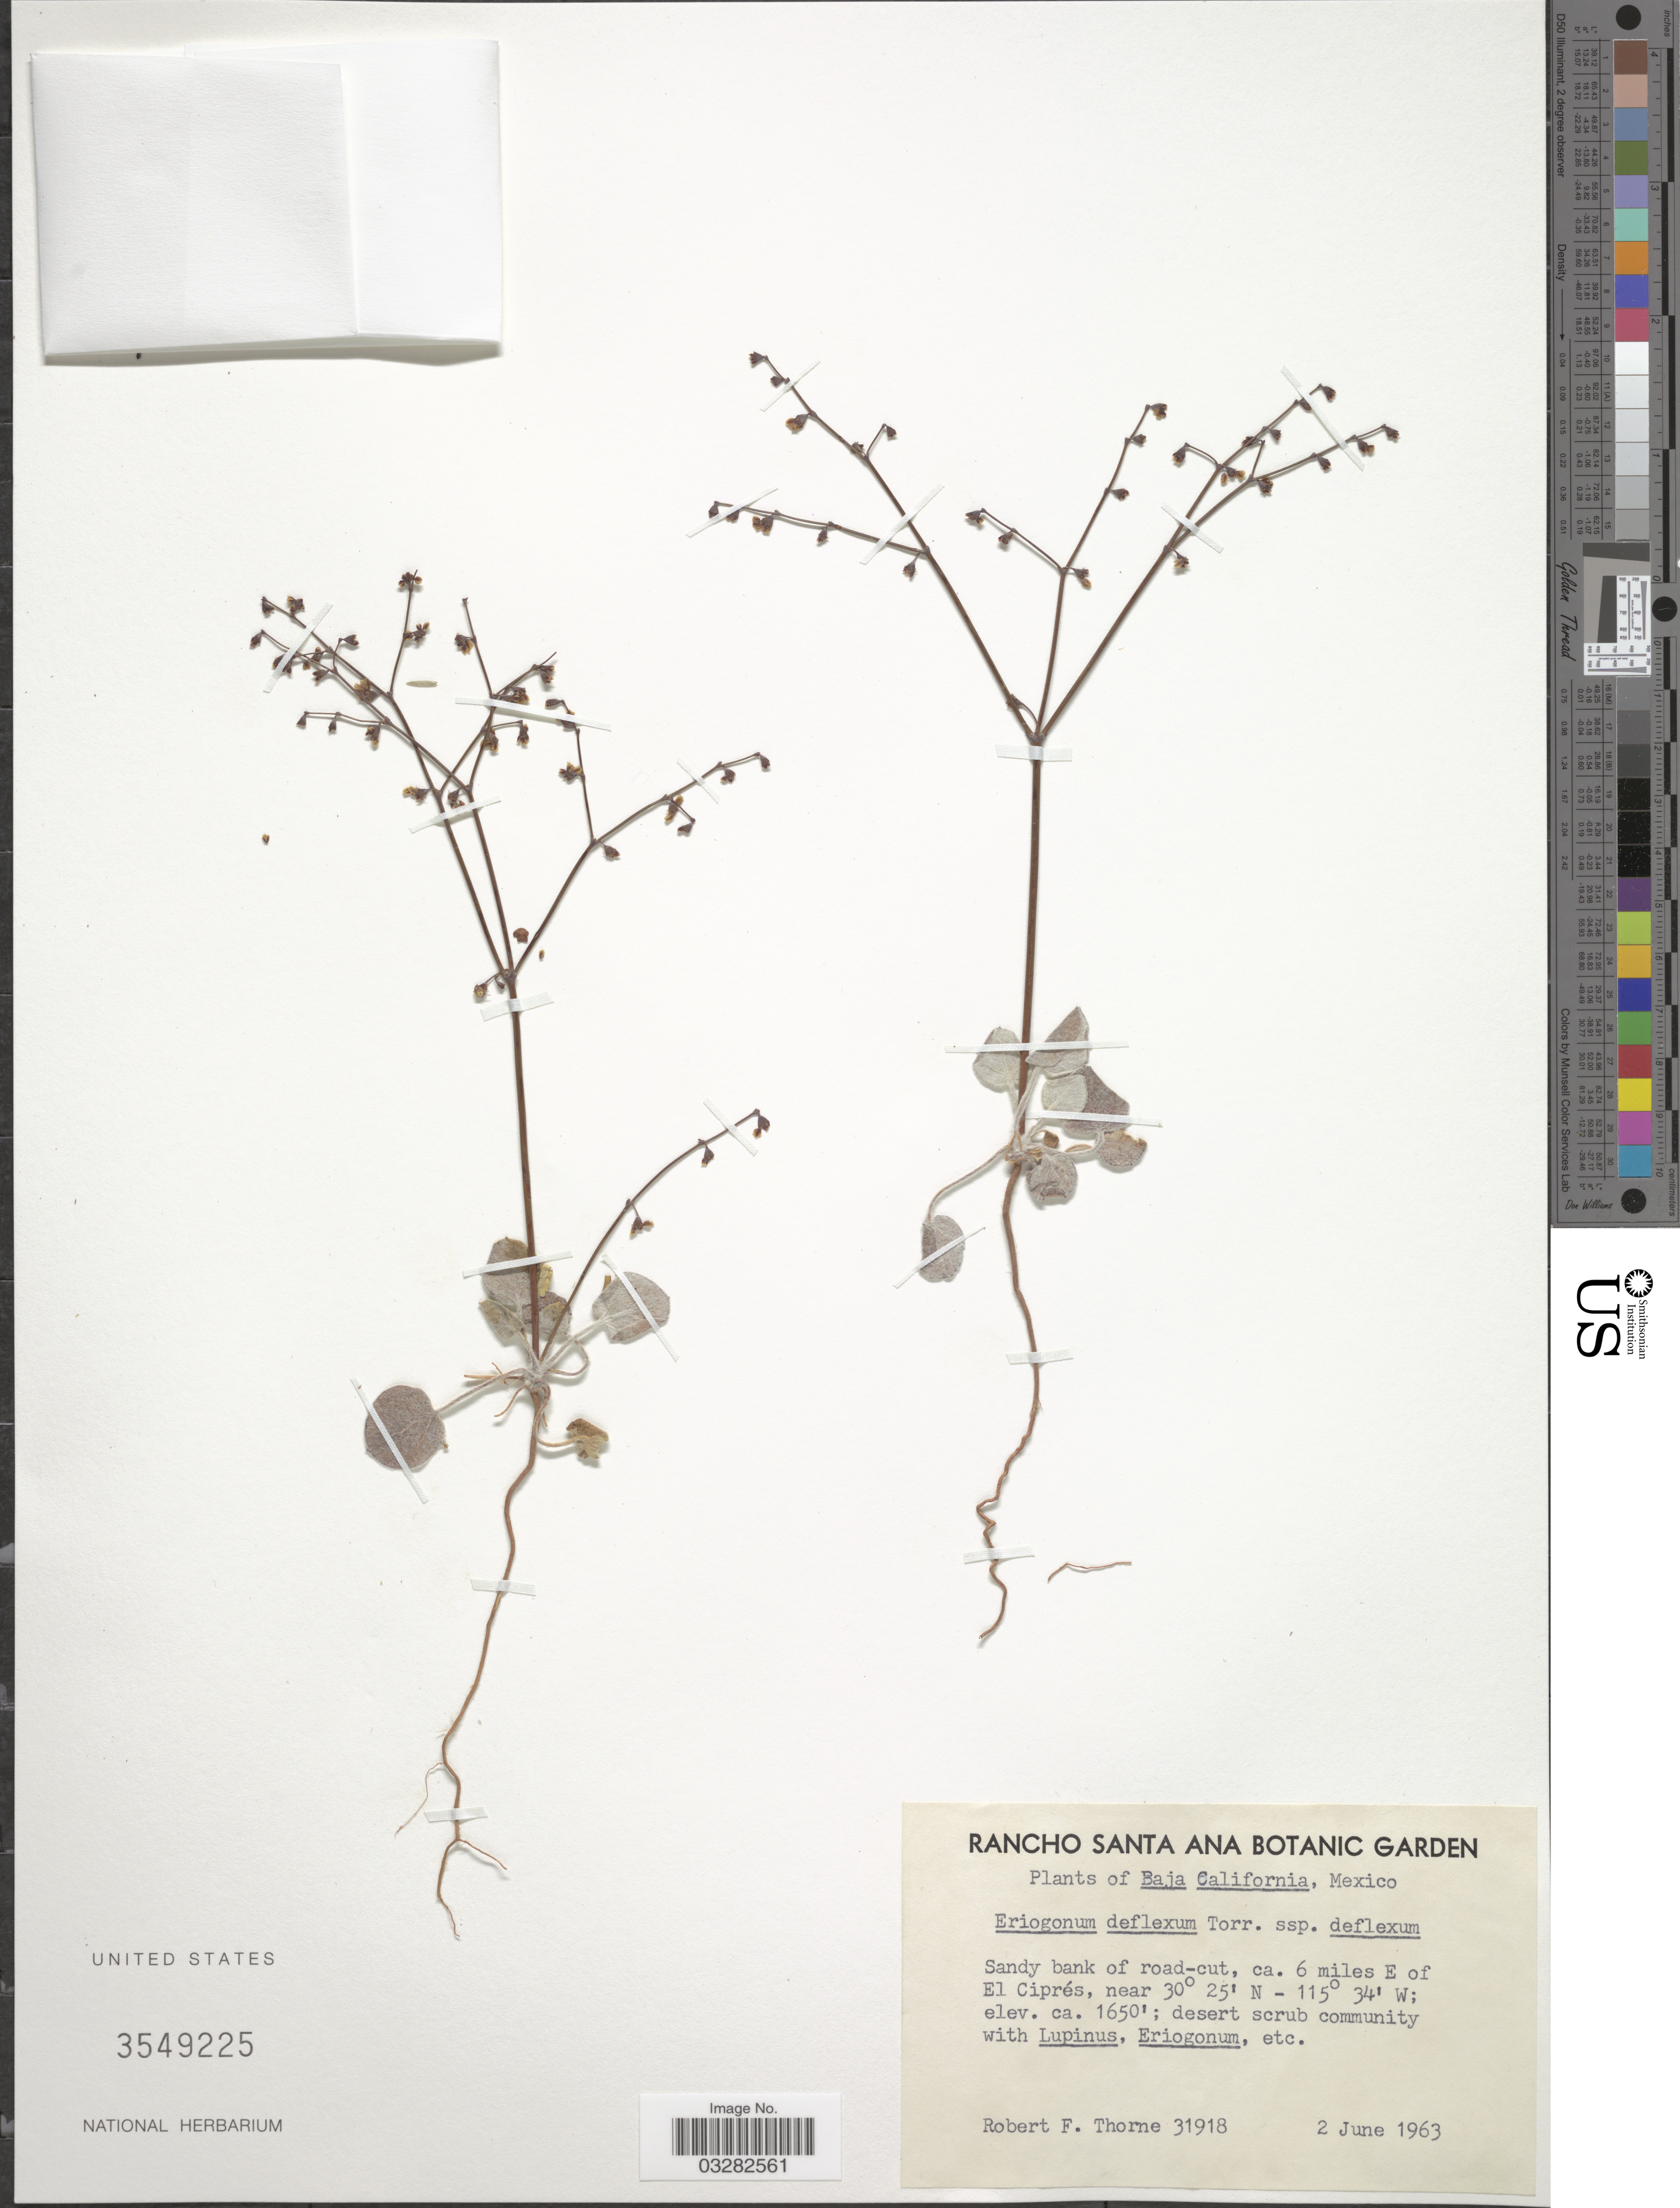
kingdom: Plantae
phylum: Tracheophyta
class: Magnoliopsida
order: Caryophyllales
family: Polygonaceae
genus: Eriogonum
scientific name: Eriogonum deflexum var. deflexum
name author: Torr. in Ives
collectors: R. F. Thorne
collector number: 31918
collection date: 1963-06-02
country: Mexico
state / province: Baja California Norte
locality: Ca. 6 miles E of El Ciprés.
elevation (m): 503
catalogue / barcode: US 3549225